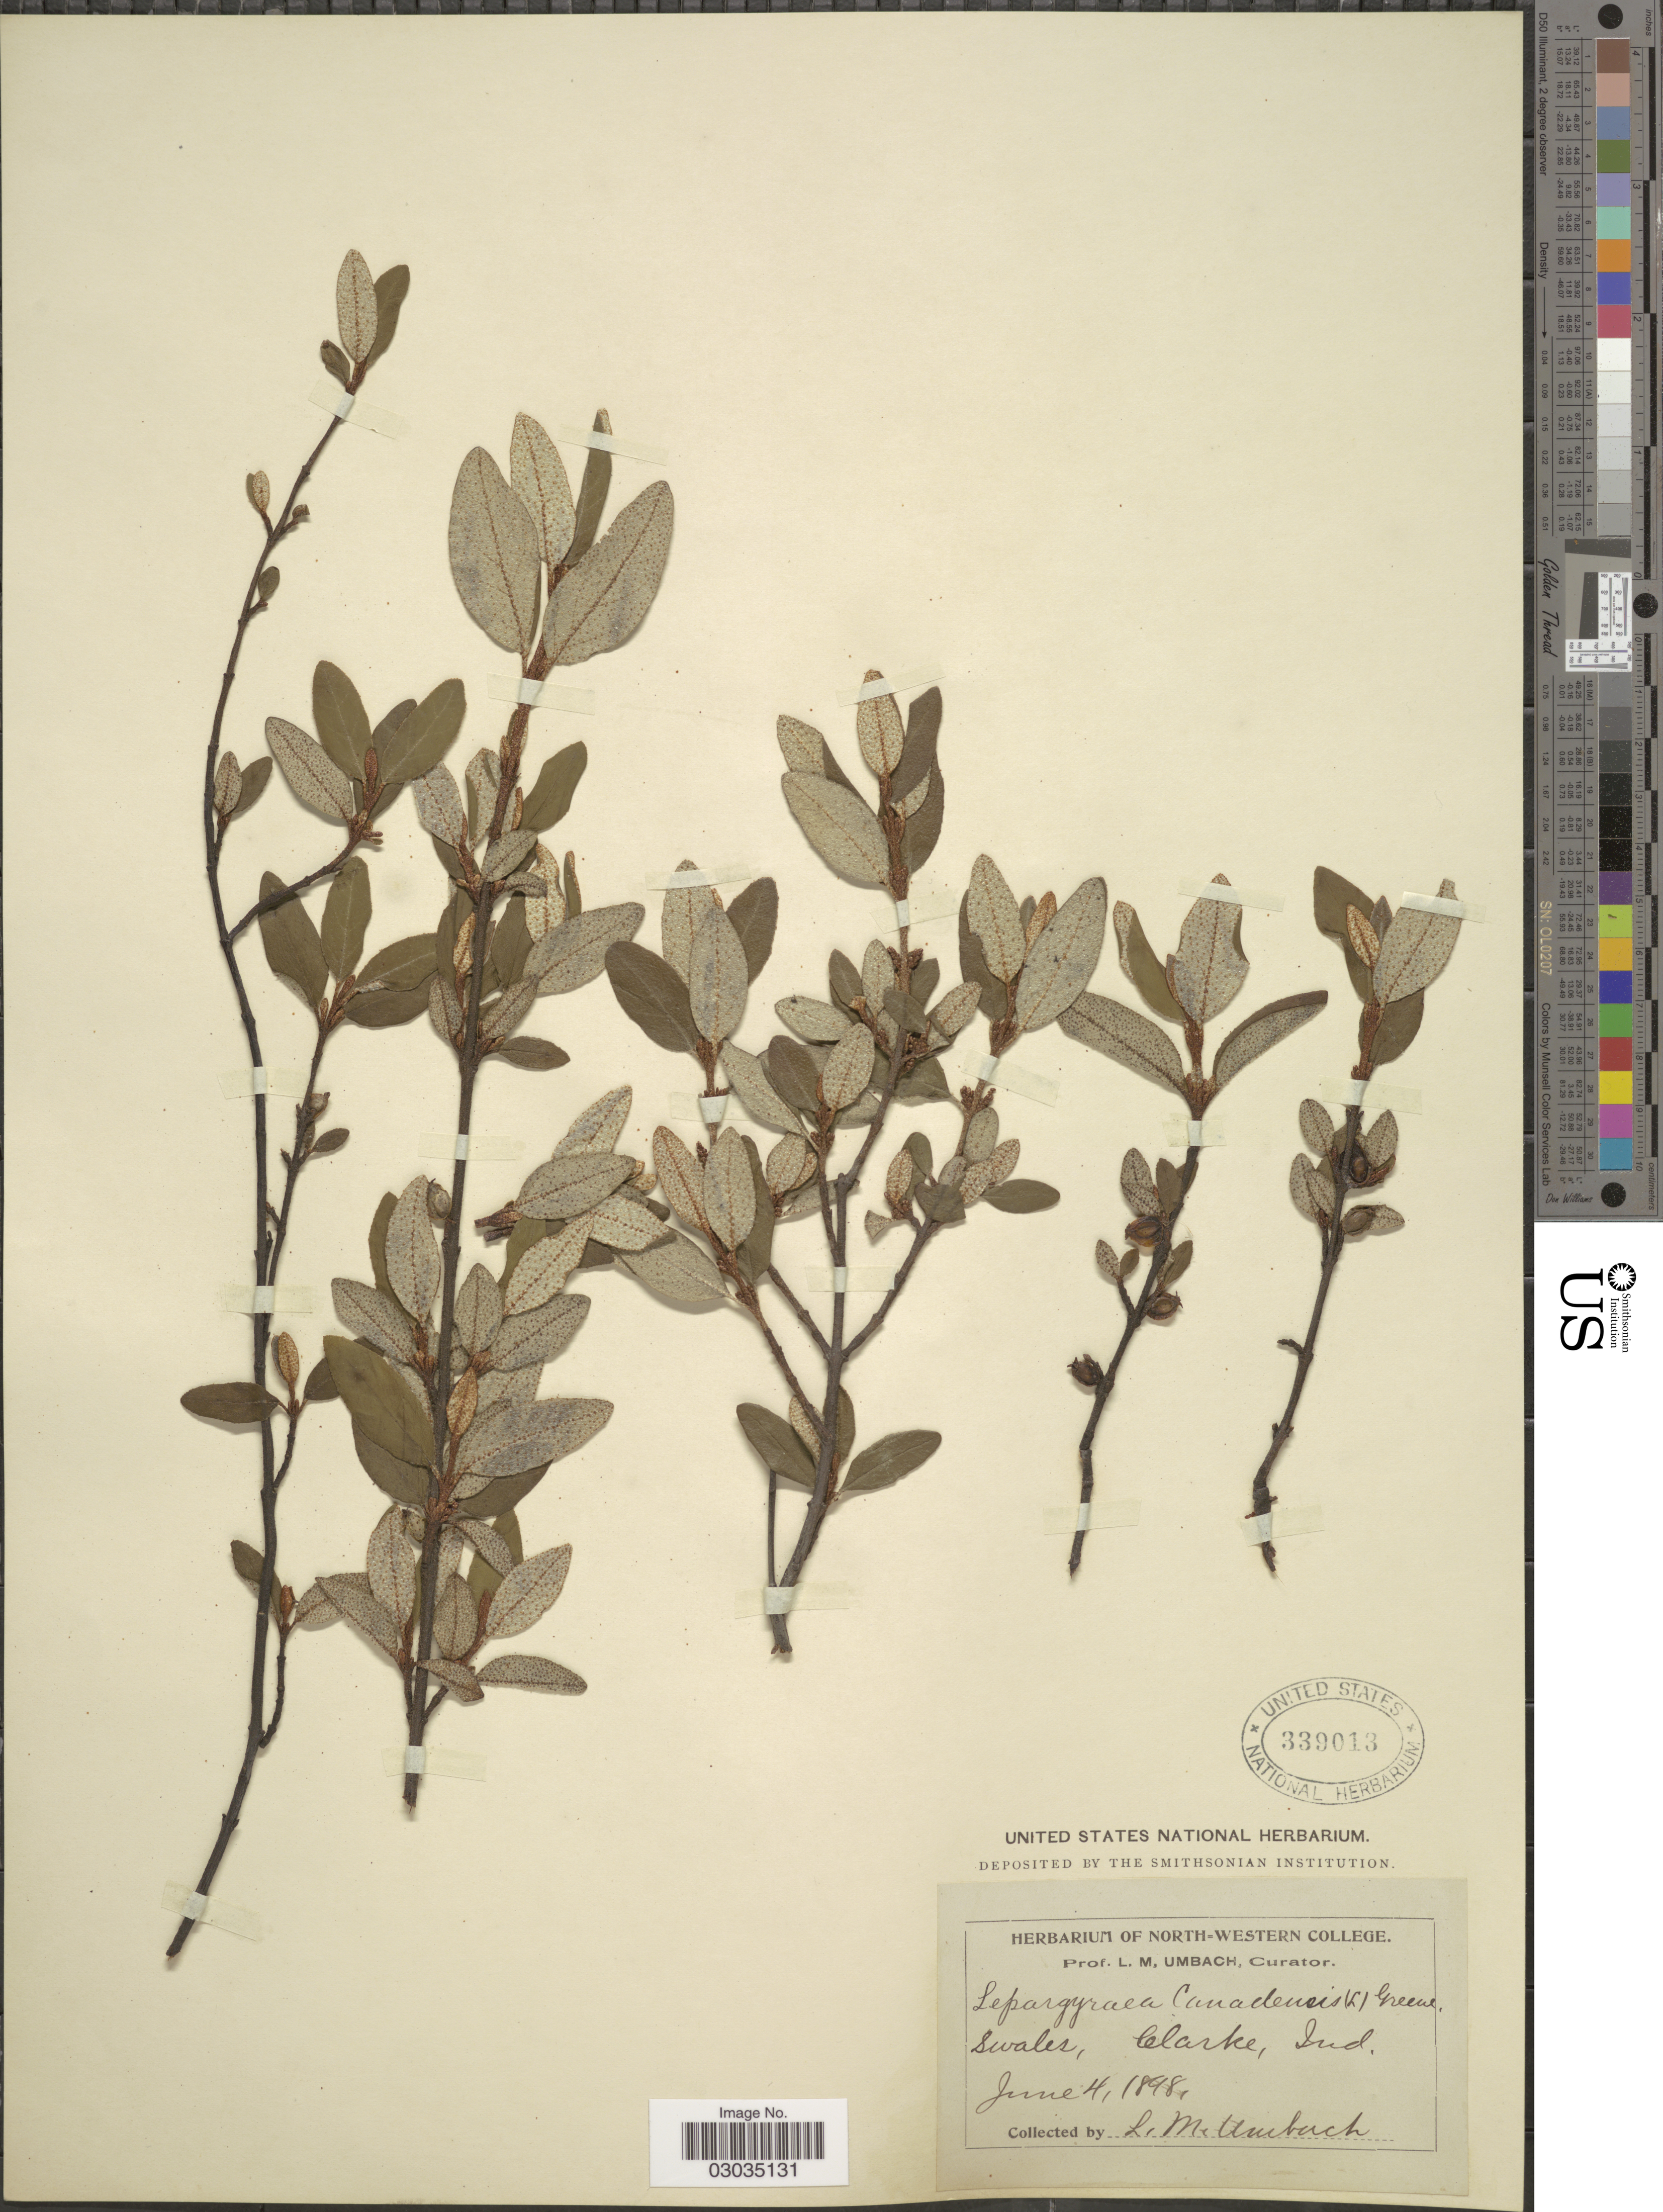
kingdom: Plantae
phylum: Tracheophyta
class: Magnoliopsida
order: Rosales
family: Elaeagnaceae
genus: Shepherdia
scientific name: Shepherdia canadensis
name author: (L.) Nutt.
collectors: L. M. Umbach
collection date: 1898-06-04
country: United States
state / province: Indiana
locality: Swales, Clarke, Ind.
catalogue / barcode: US 339013